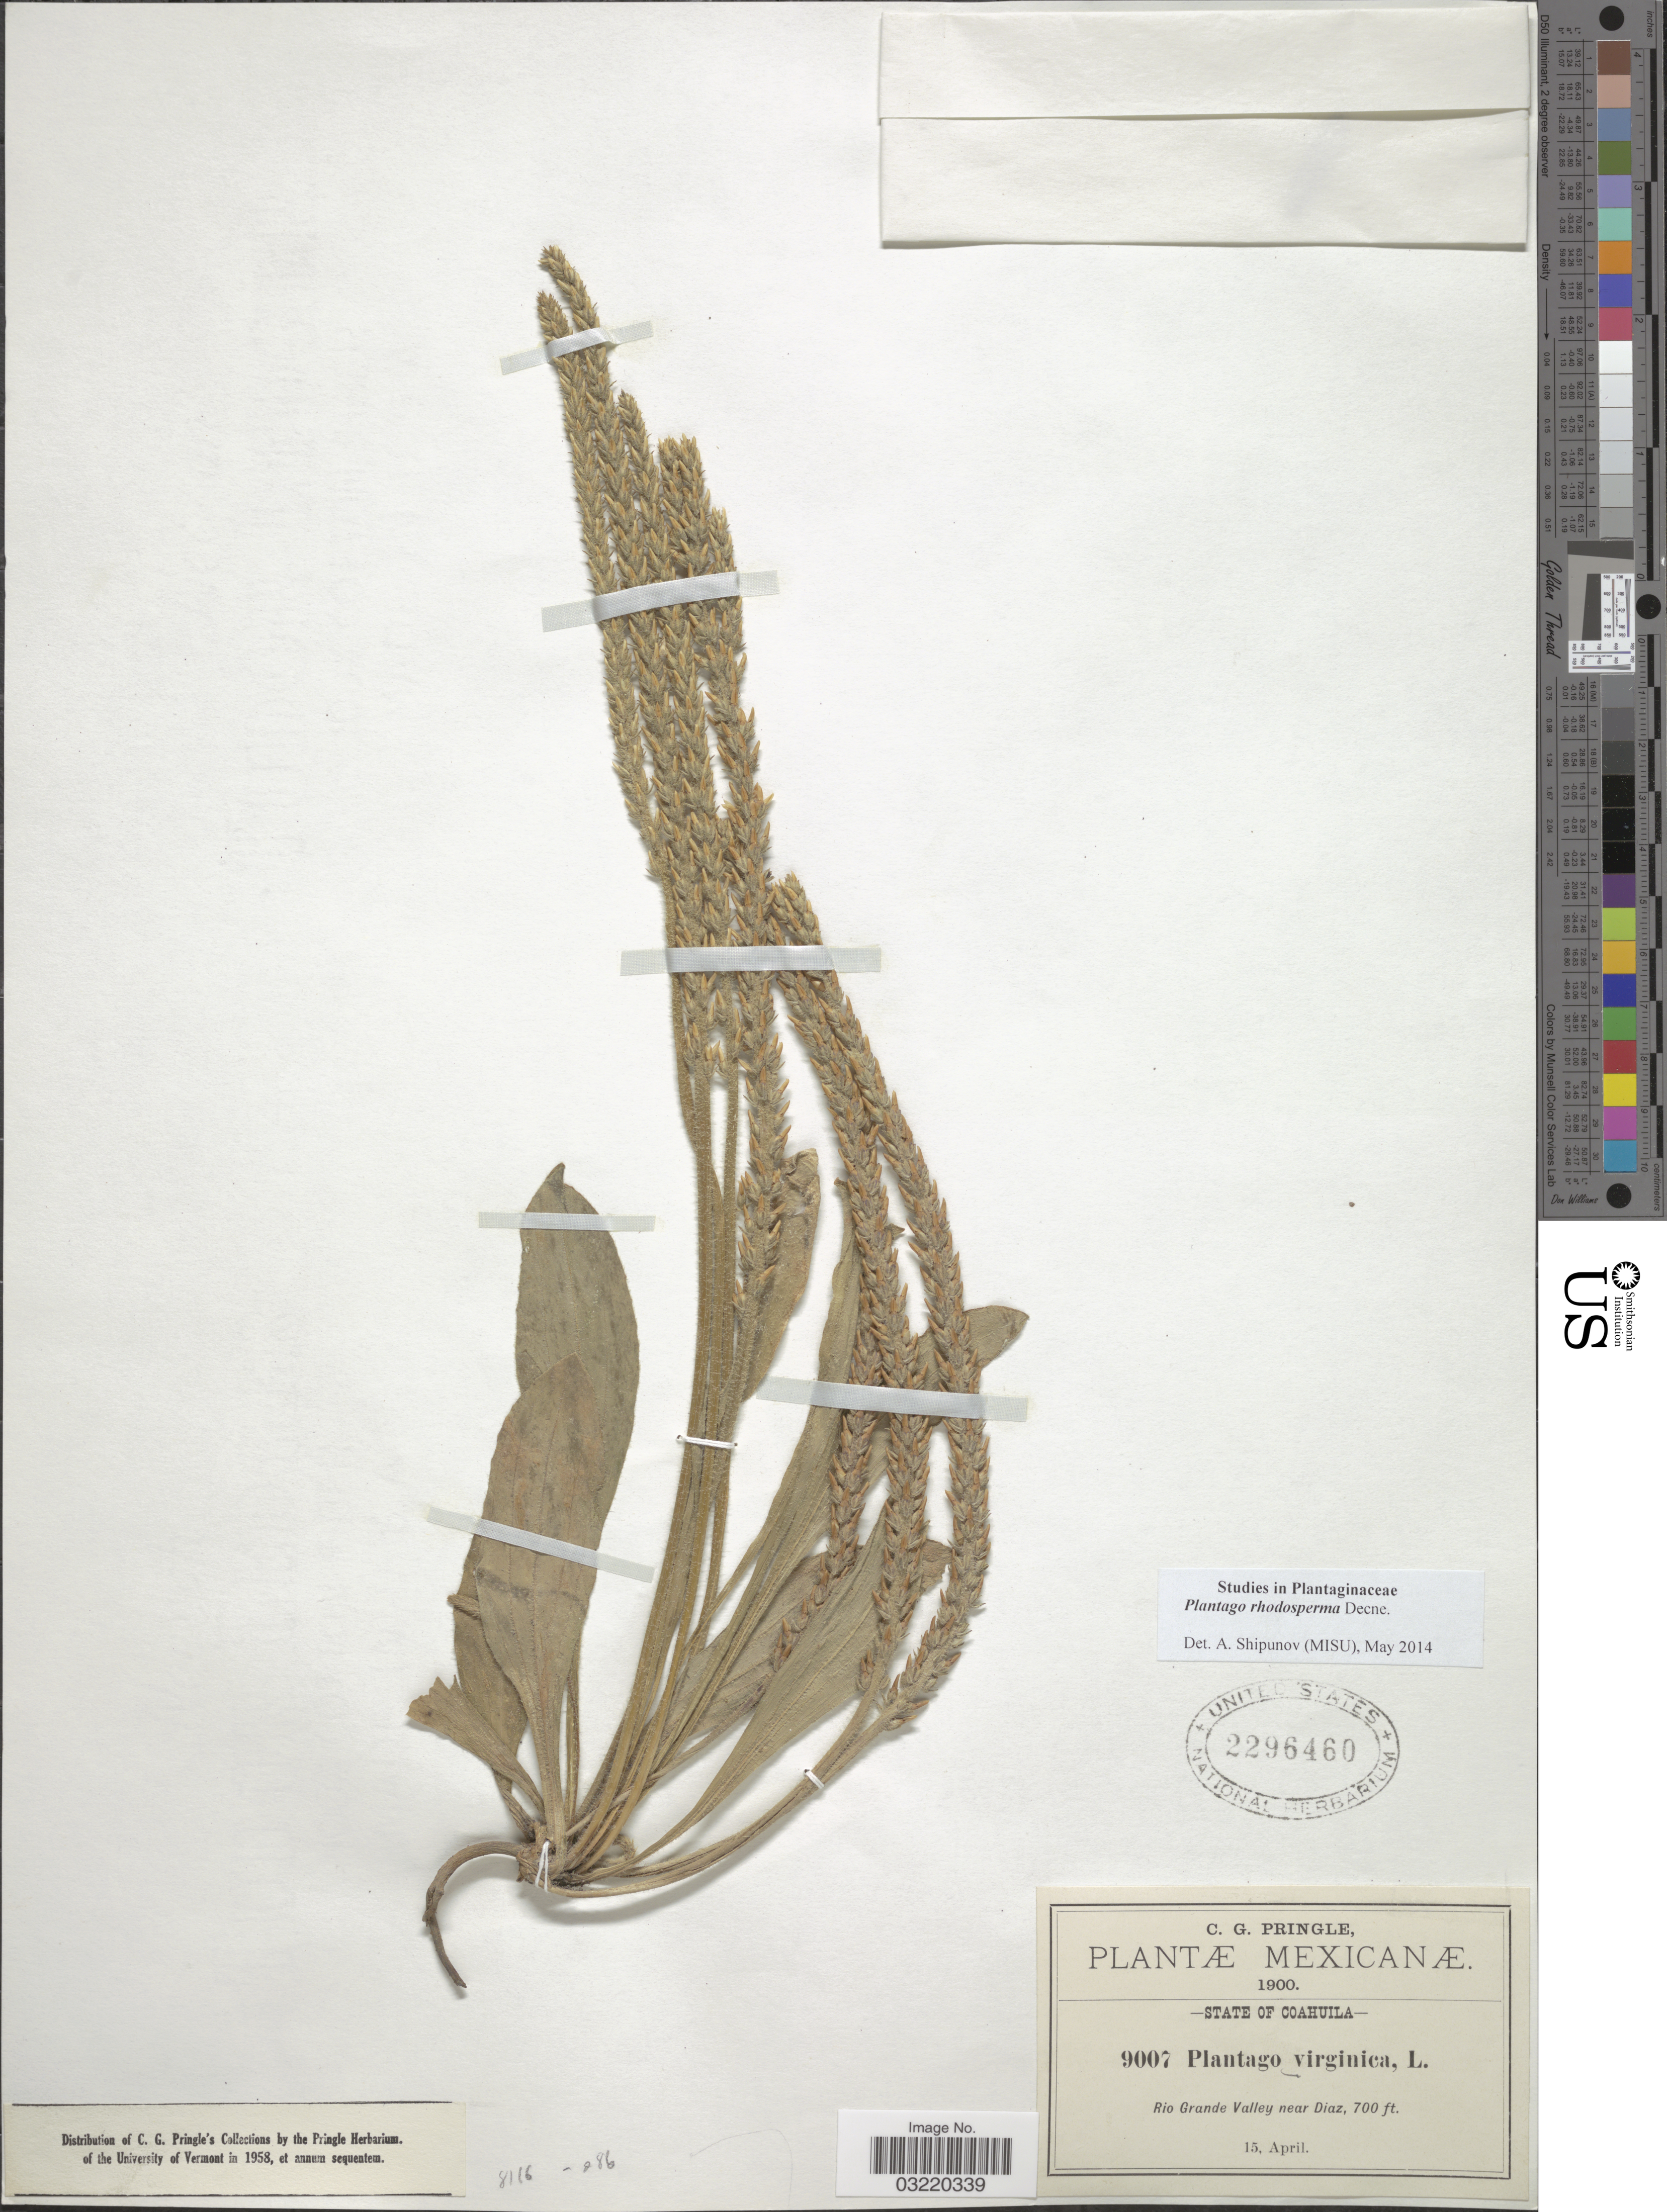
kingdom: Plantae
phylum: Tracheophyta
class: Magnoliopsida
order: Lamiales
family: Plantaginaceae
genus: Plantago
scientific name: Plantago rhodosperma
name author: Decne.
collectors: C. G. Pringle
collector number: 9007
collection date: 1900-04-15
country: Mexico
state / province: Coahuila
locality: Rio Grande Valley near Diaz.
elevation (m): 213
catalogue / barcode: US 2296460